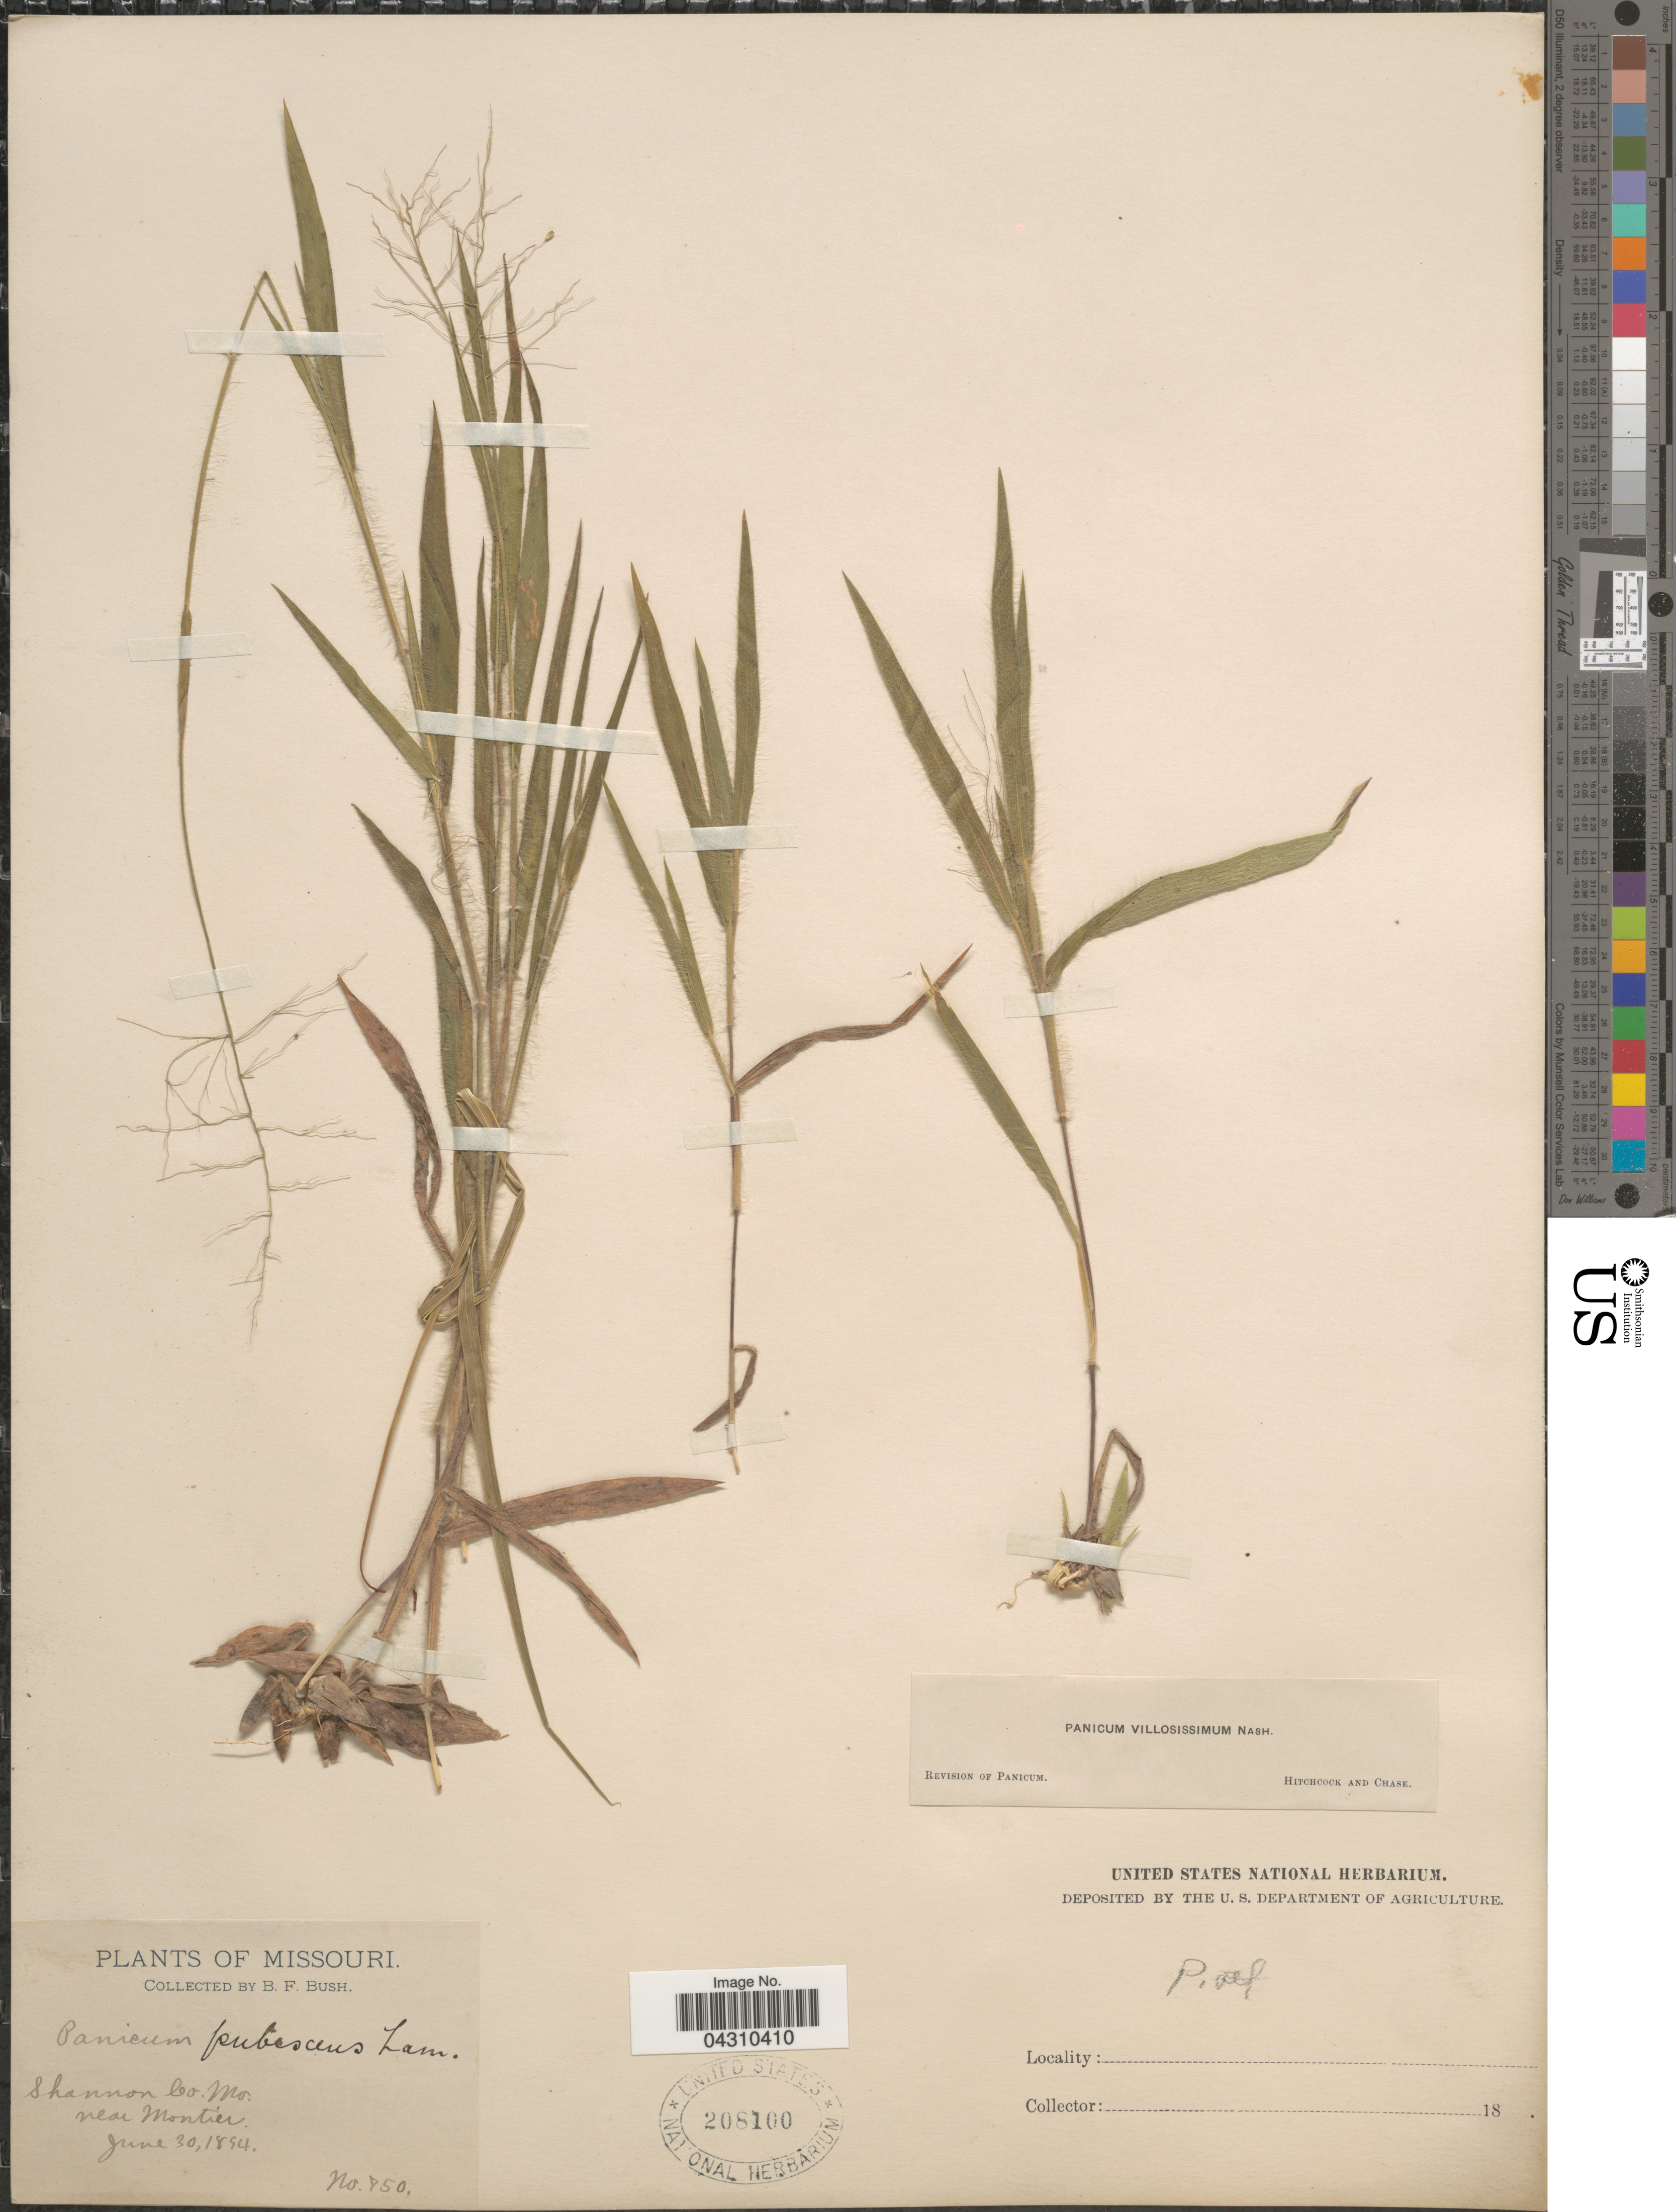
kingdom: Plantae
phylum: Tracheophyta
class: Liliopsida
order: Poales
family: Poaceae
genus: Dichanthelium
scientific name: Dichanthelium acuminatum var. acuminatum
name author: (Sw.) Gould & C.A. Clark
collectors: B. F. Bush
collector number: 750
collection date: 1894-06-30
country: United States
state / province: Missouri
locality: Shannon Co., near Montier.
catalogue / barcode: US 208100